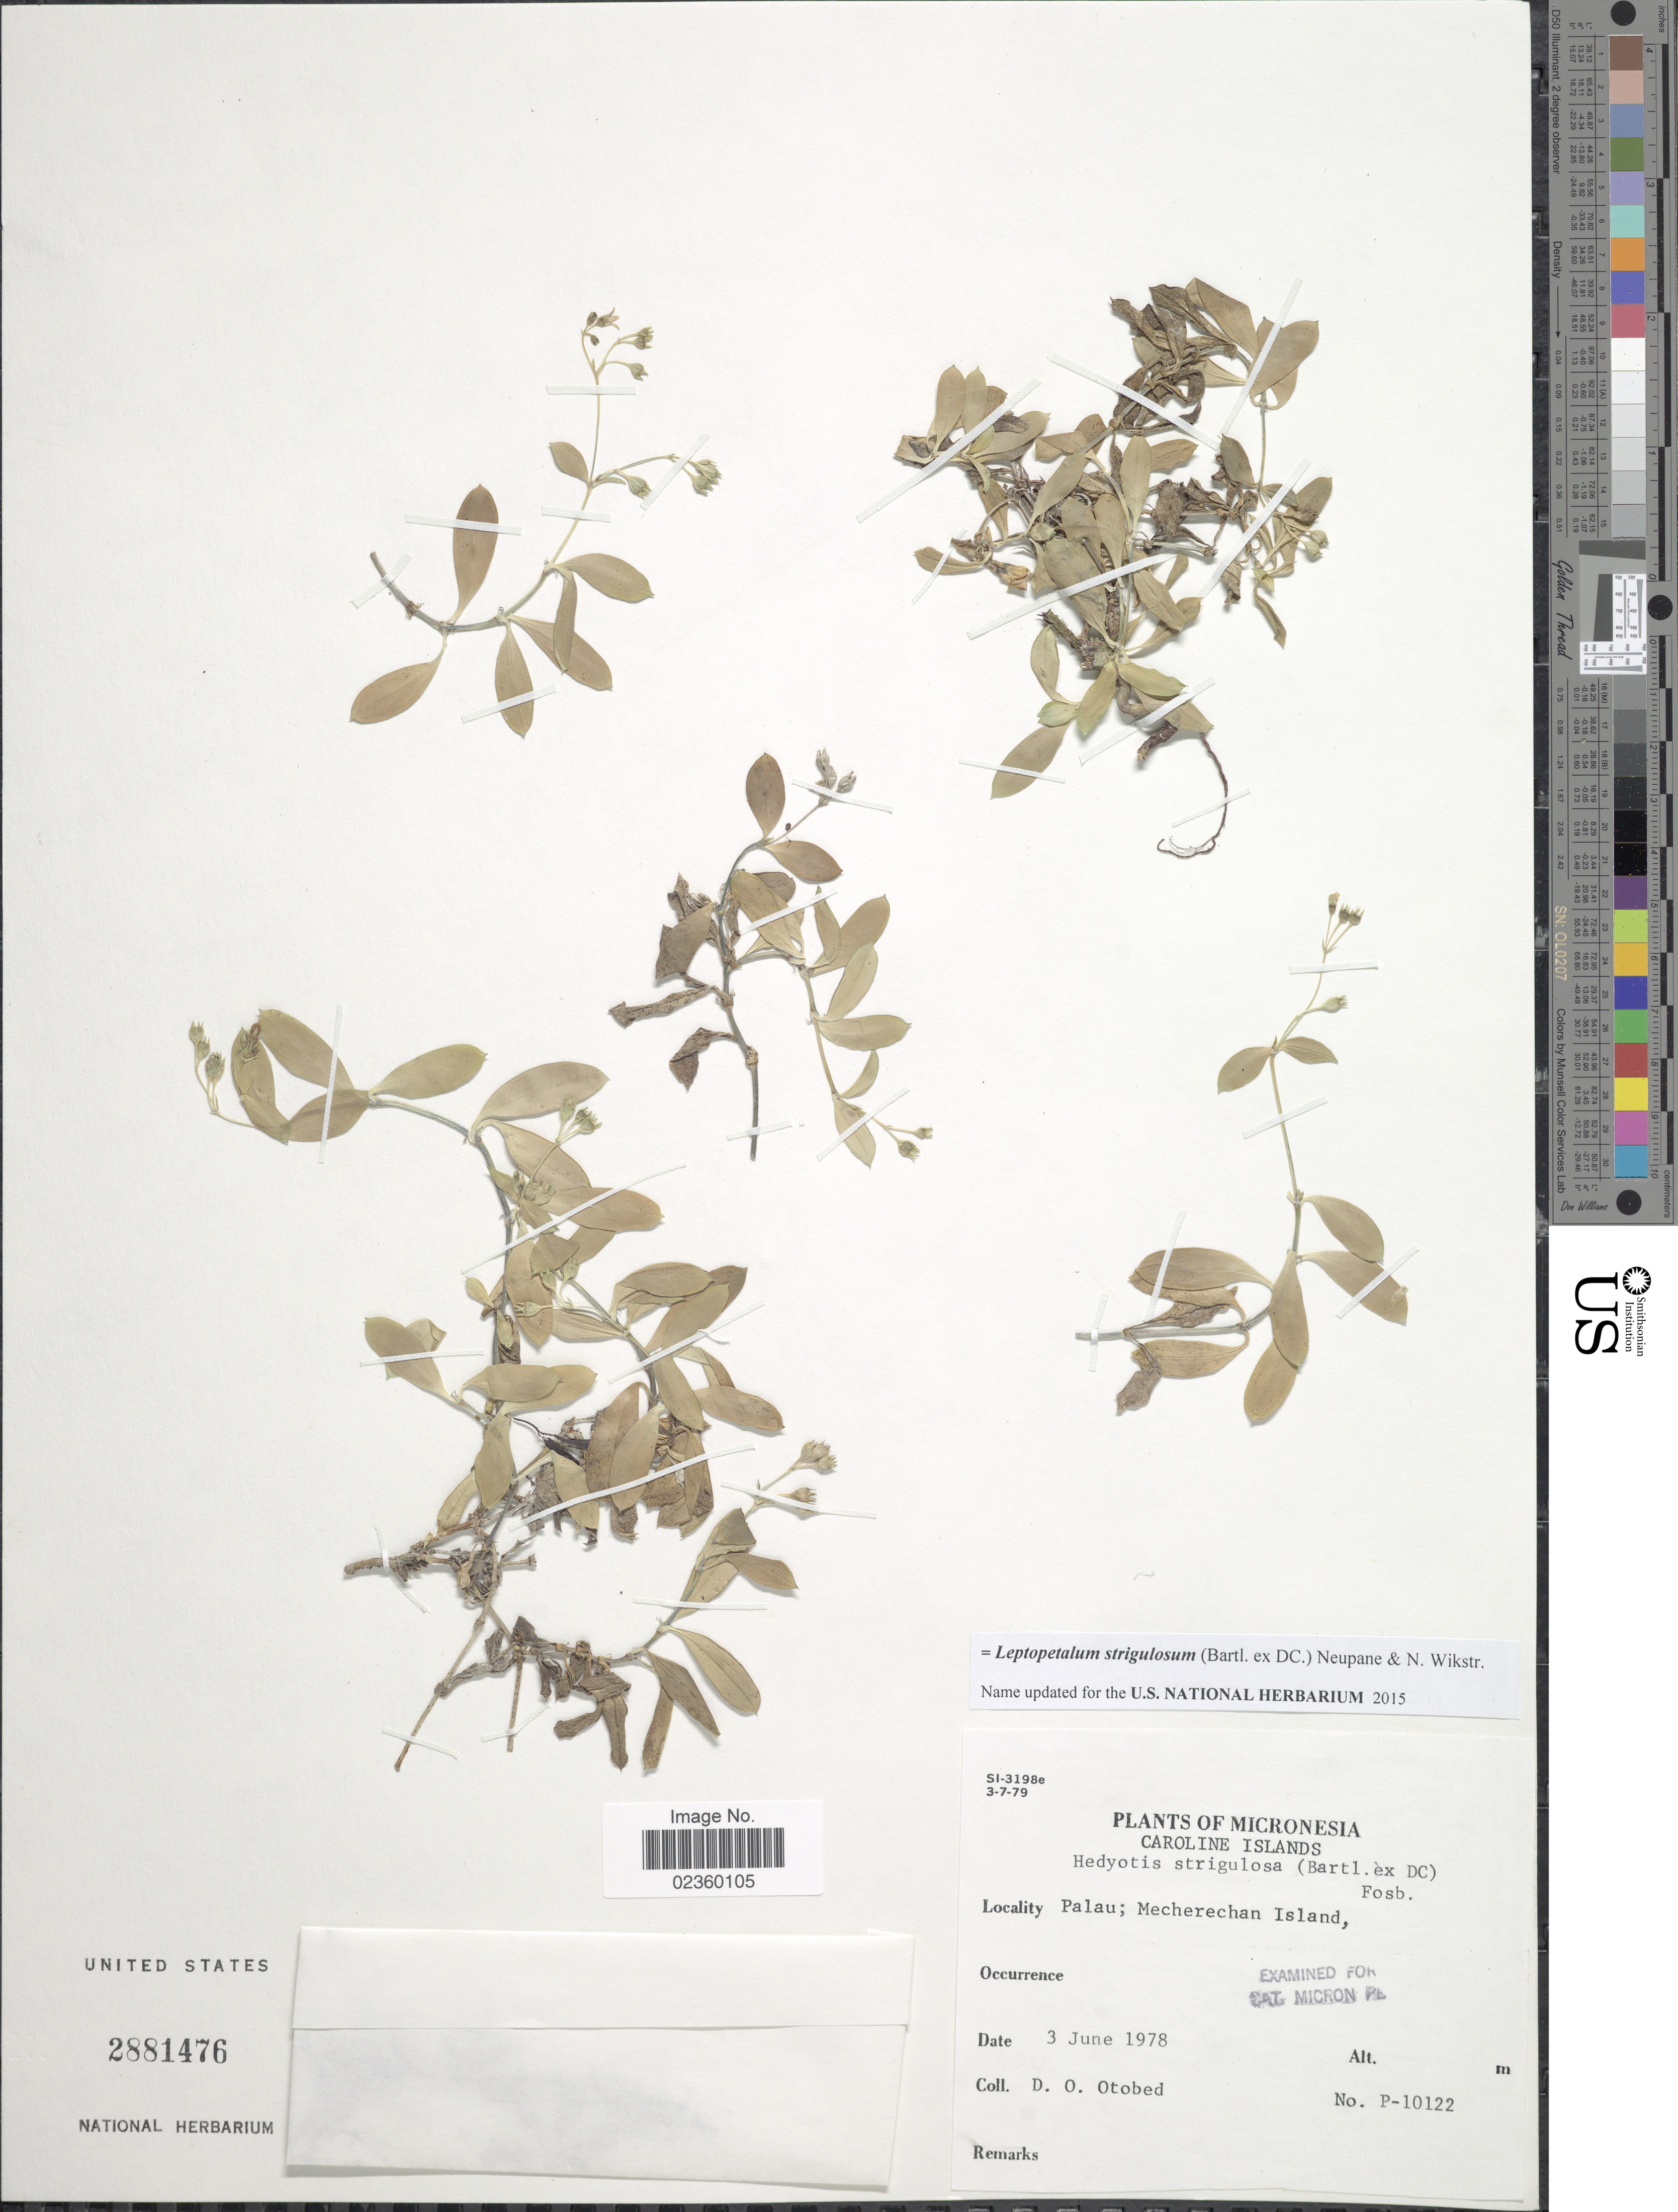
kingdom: Plantae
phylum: Tracheophyta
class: Magnoliopsida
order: Gentianales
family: Rubiaceae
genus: Leptopetalum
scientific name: Leptopetalum strigulosum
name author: (Bartl. ex DC.) Neupane & N. Wikstr.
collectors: D. O. Otobed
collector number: P-10122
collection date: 1978-06-03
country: Palau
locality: Caroline Islands, Palau; Mecherechan Island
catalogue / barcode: US 2881476